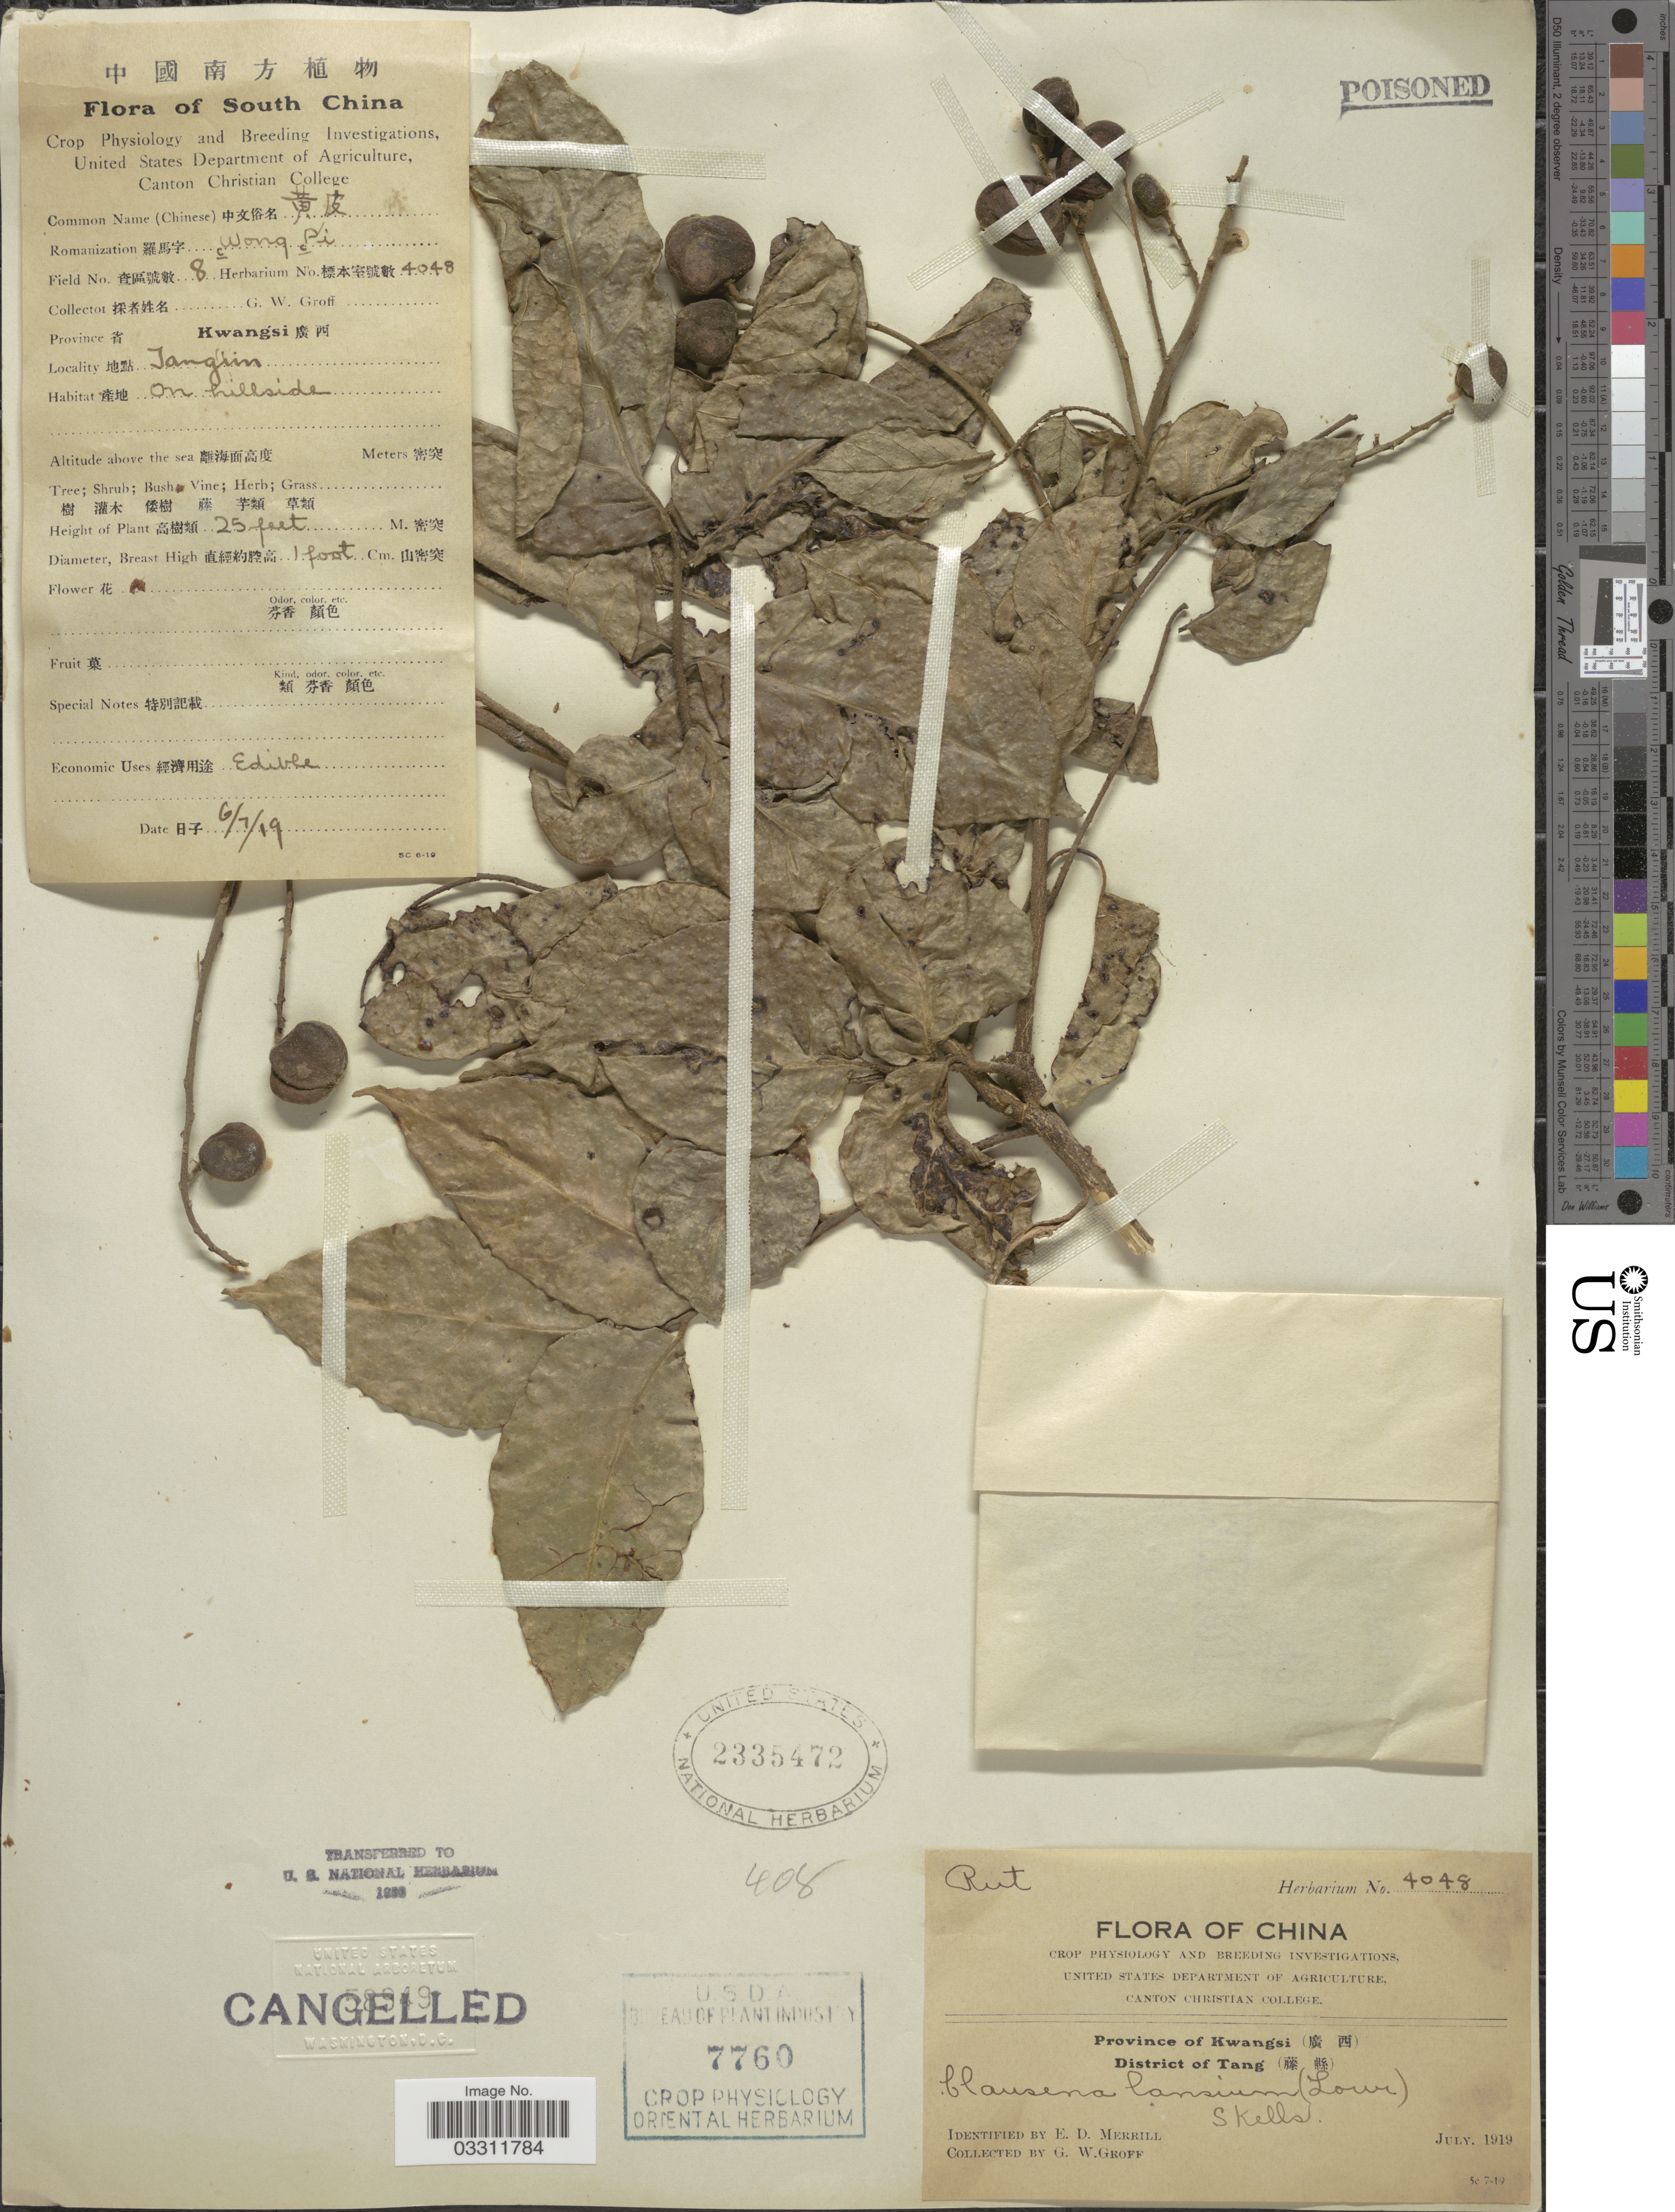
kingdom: Plantae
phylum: Tracheophyta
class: Magnoliopsida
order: Sapindales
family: Rutaceae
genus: Clausena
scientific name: Clausena lansium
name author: (Lour.) Skeels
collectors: G. Groff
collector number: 4048/8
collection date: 1919-07-06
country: China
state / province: Guangxi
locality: Province of Kwangsi (X). District of Tang (X). South China. Tangün [interpreted].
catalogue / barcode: US 2335472